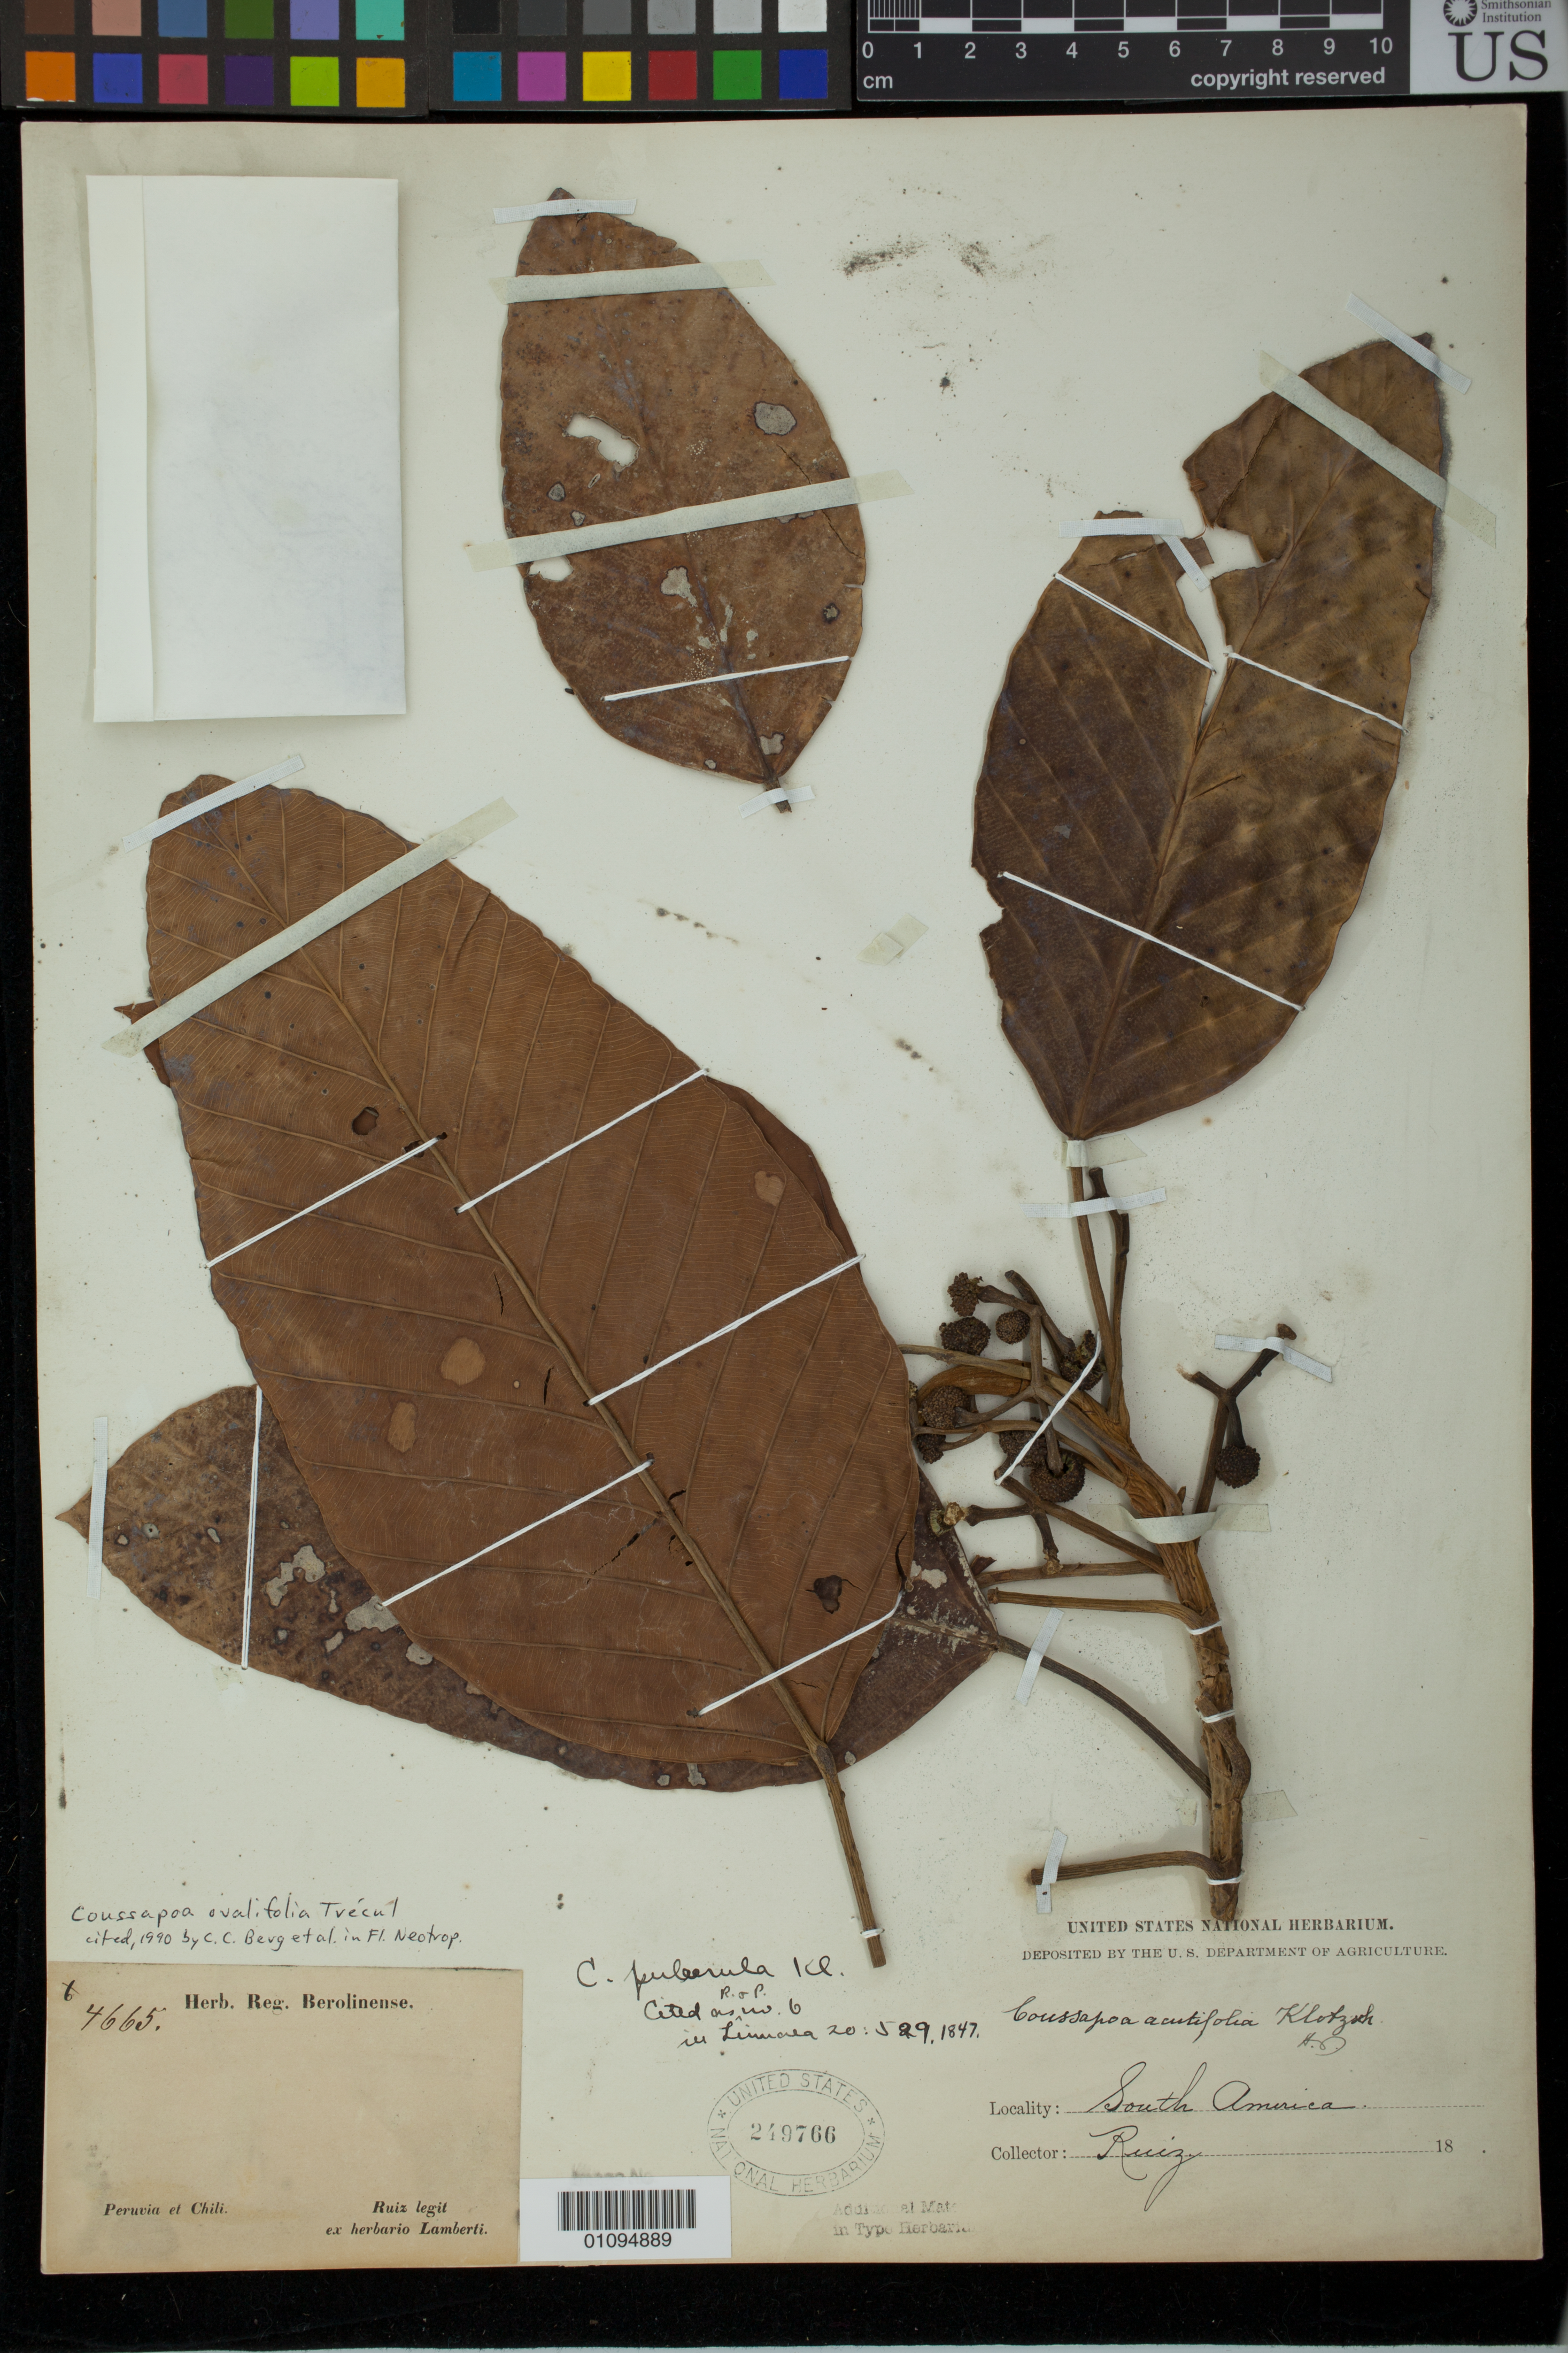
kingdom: Plantae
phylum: Tracheophyta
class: Magnoliopsida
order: Rosales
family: Urticaceae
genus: Coussapoa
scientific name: Coussapoa acutifolia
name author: Klotzsch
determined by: Pittier, Henri F.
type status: Possible Type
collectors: H. Ruiz López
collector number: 4665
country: Chile / Peru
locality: "Peruvia et Chili"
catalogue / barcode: US 249766